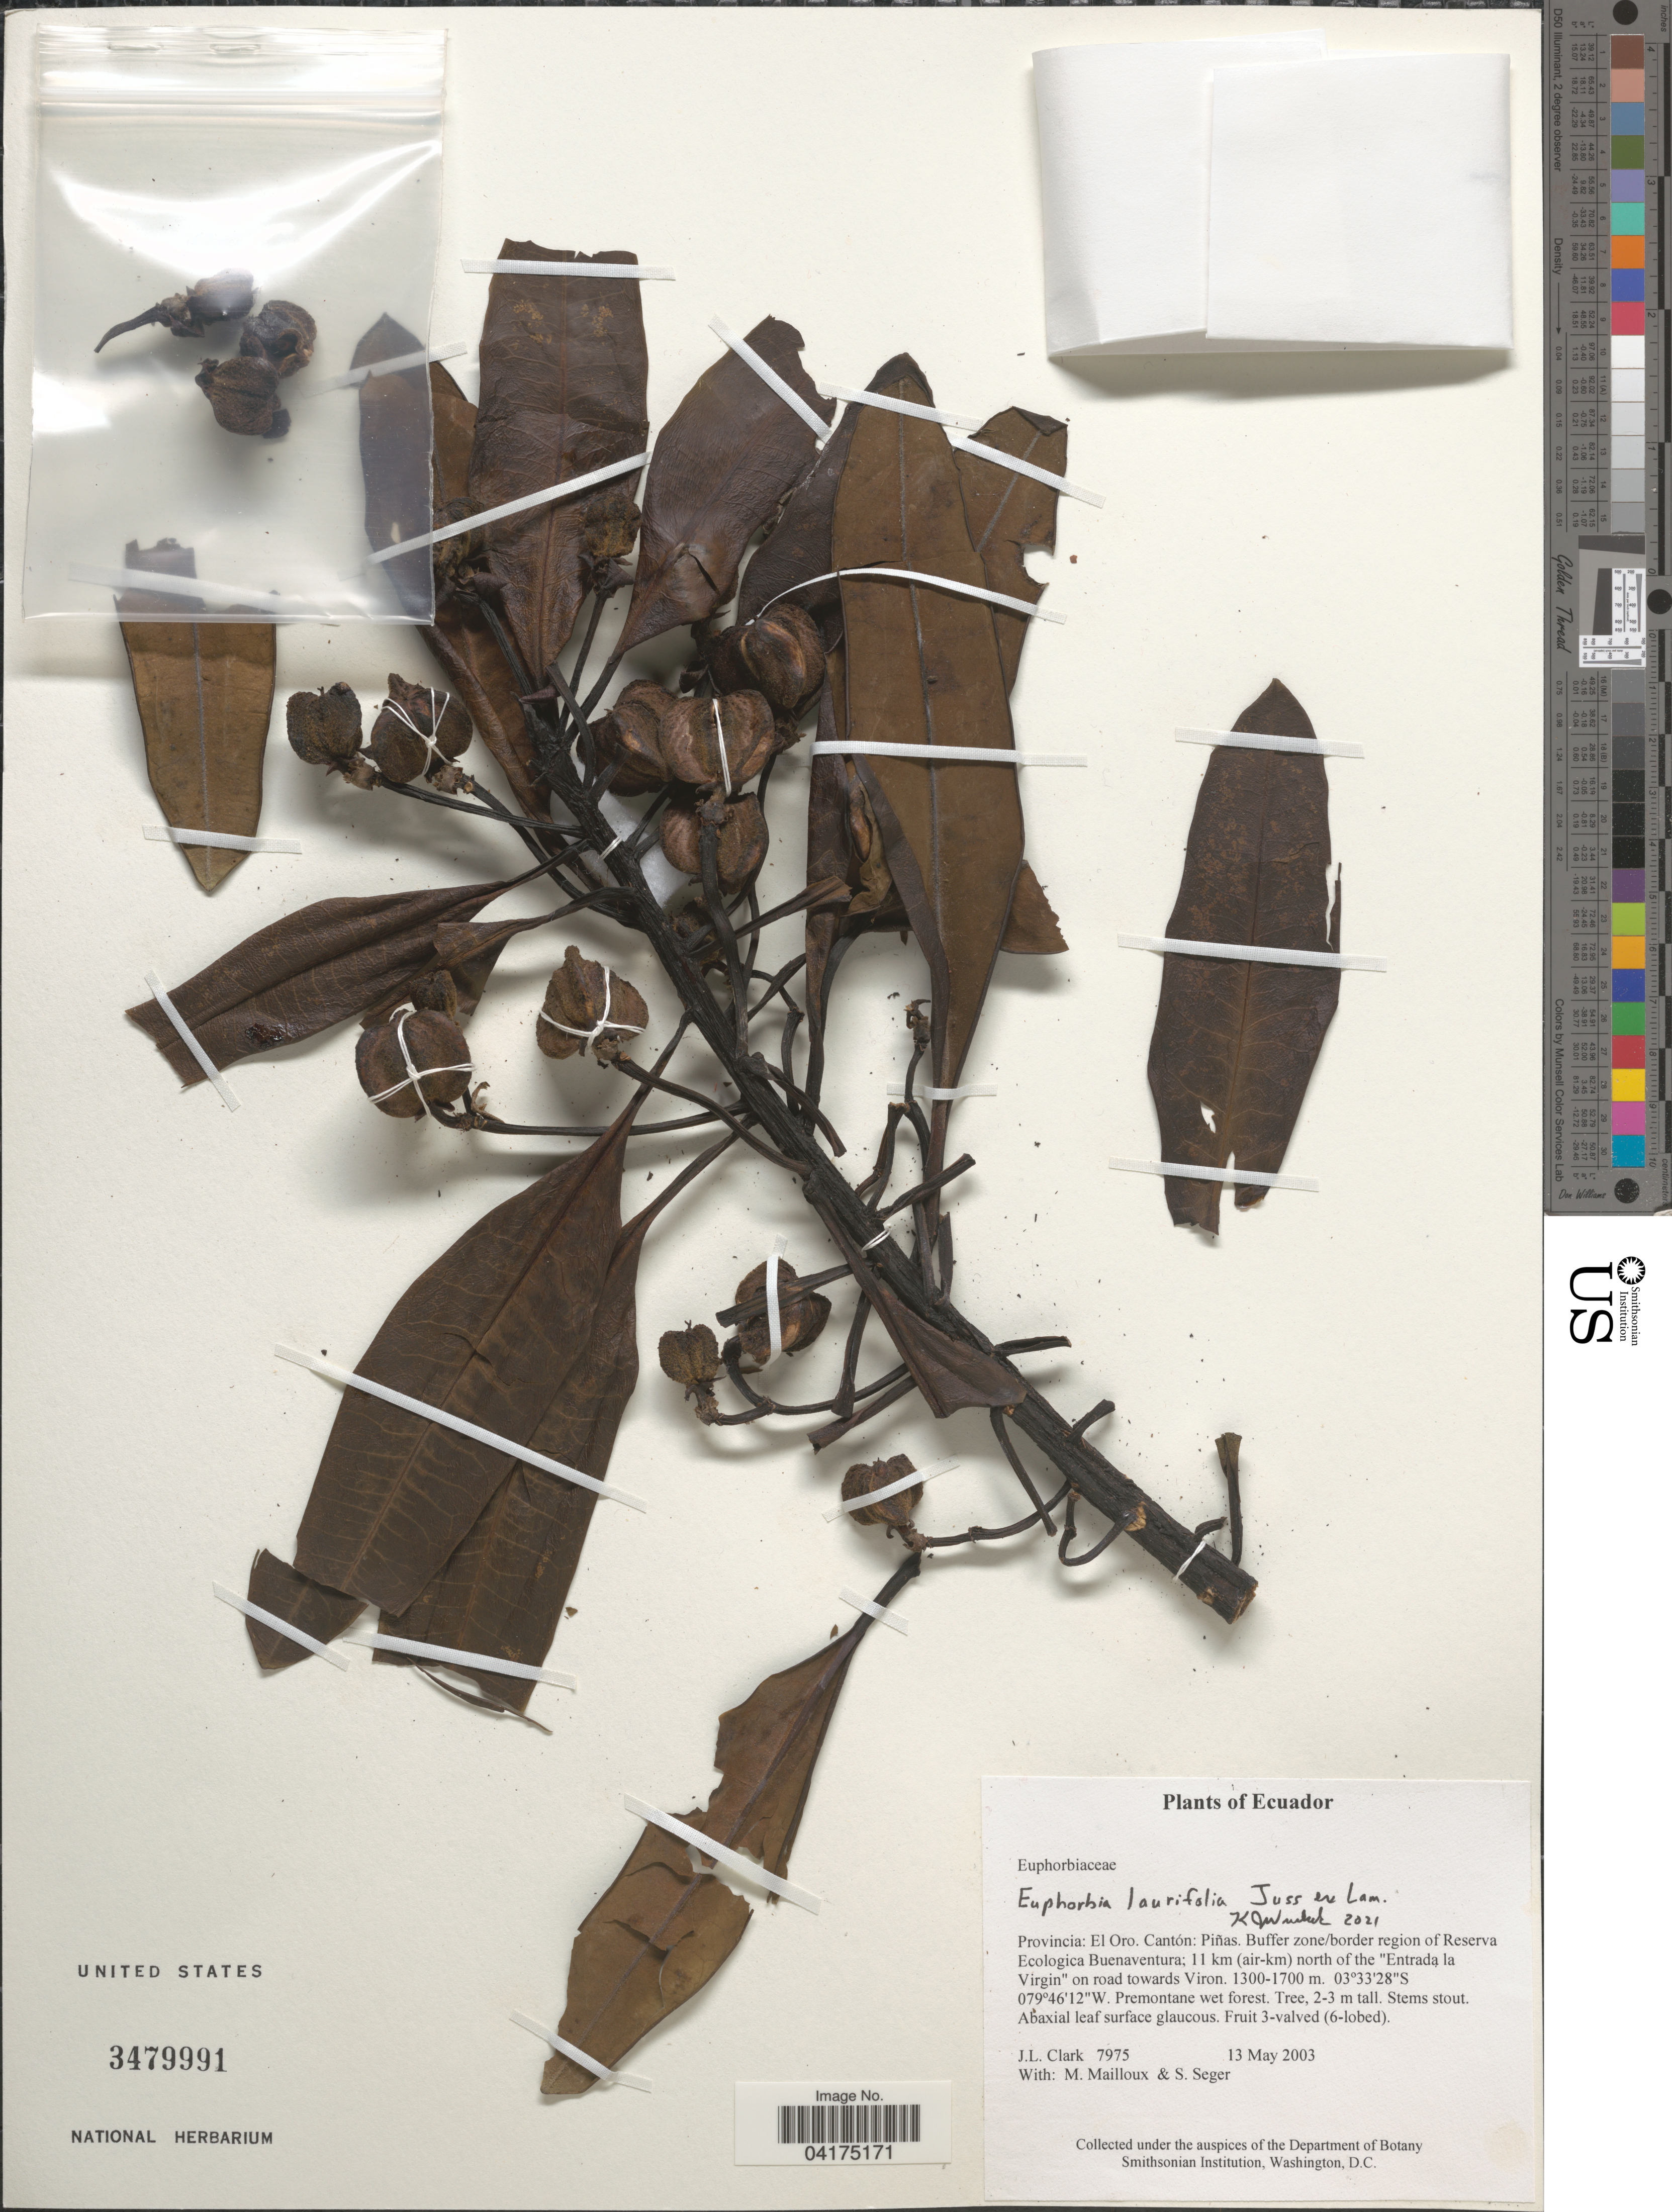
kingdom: Plantae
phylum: Tracheophyta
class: Magnoliopsida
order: Malpighiales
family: Euphorbiaceae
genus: Euphorbia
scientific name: Euphorbia laurifolia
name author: Juss. ex Lam.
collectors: J. L. Clark, M. Mailloux & S. Seger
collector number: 7975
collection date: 2003-05-13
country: Ecuador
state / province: El Oro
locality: Cantón: Piñas. Buffer zone/border region of Reserva Ecologica Buenaventura; 11 km (air-km) north of the "Entrada la Virgin" on road towards Viron.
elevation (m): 1300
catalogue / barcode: US 3479991